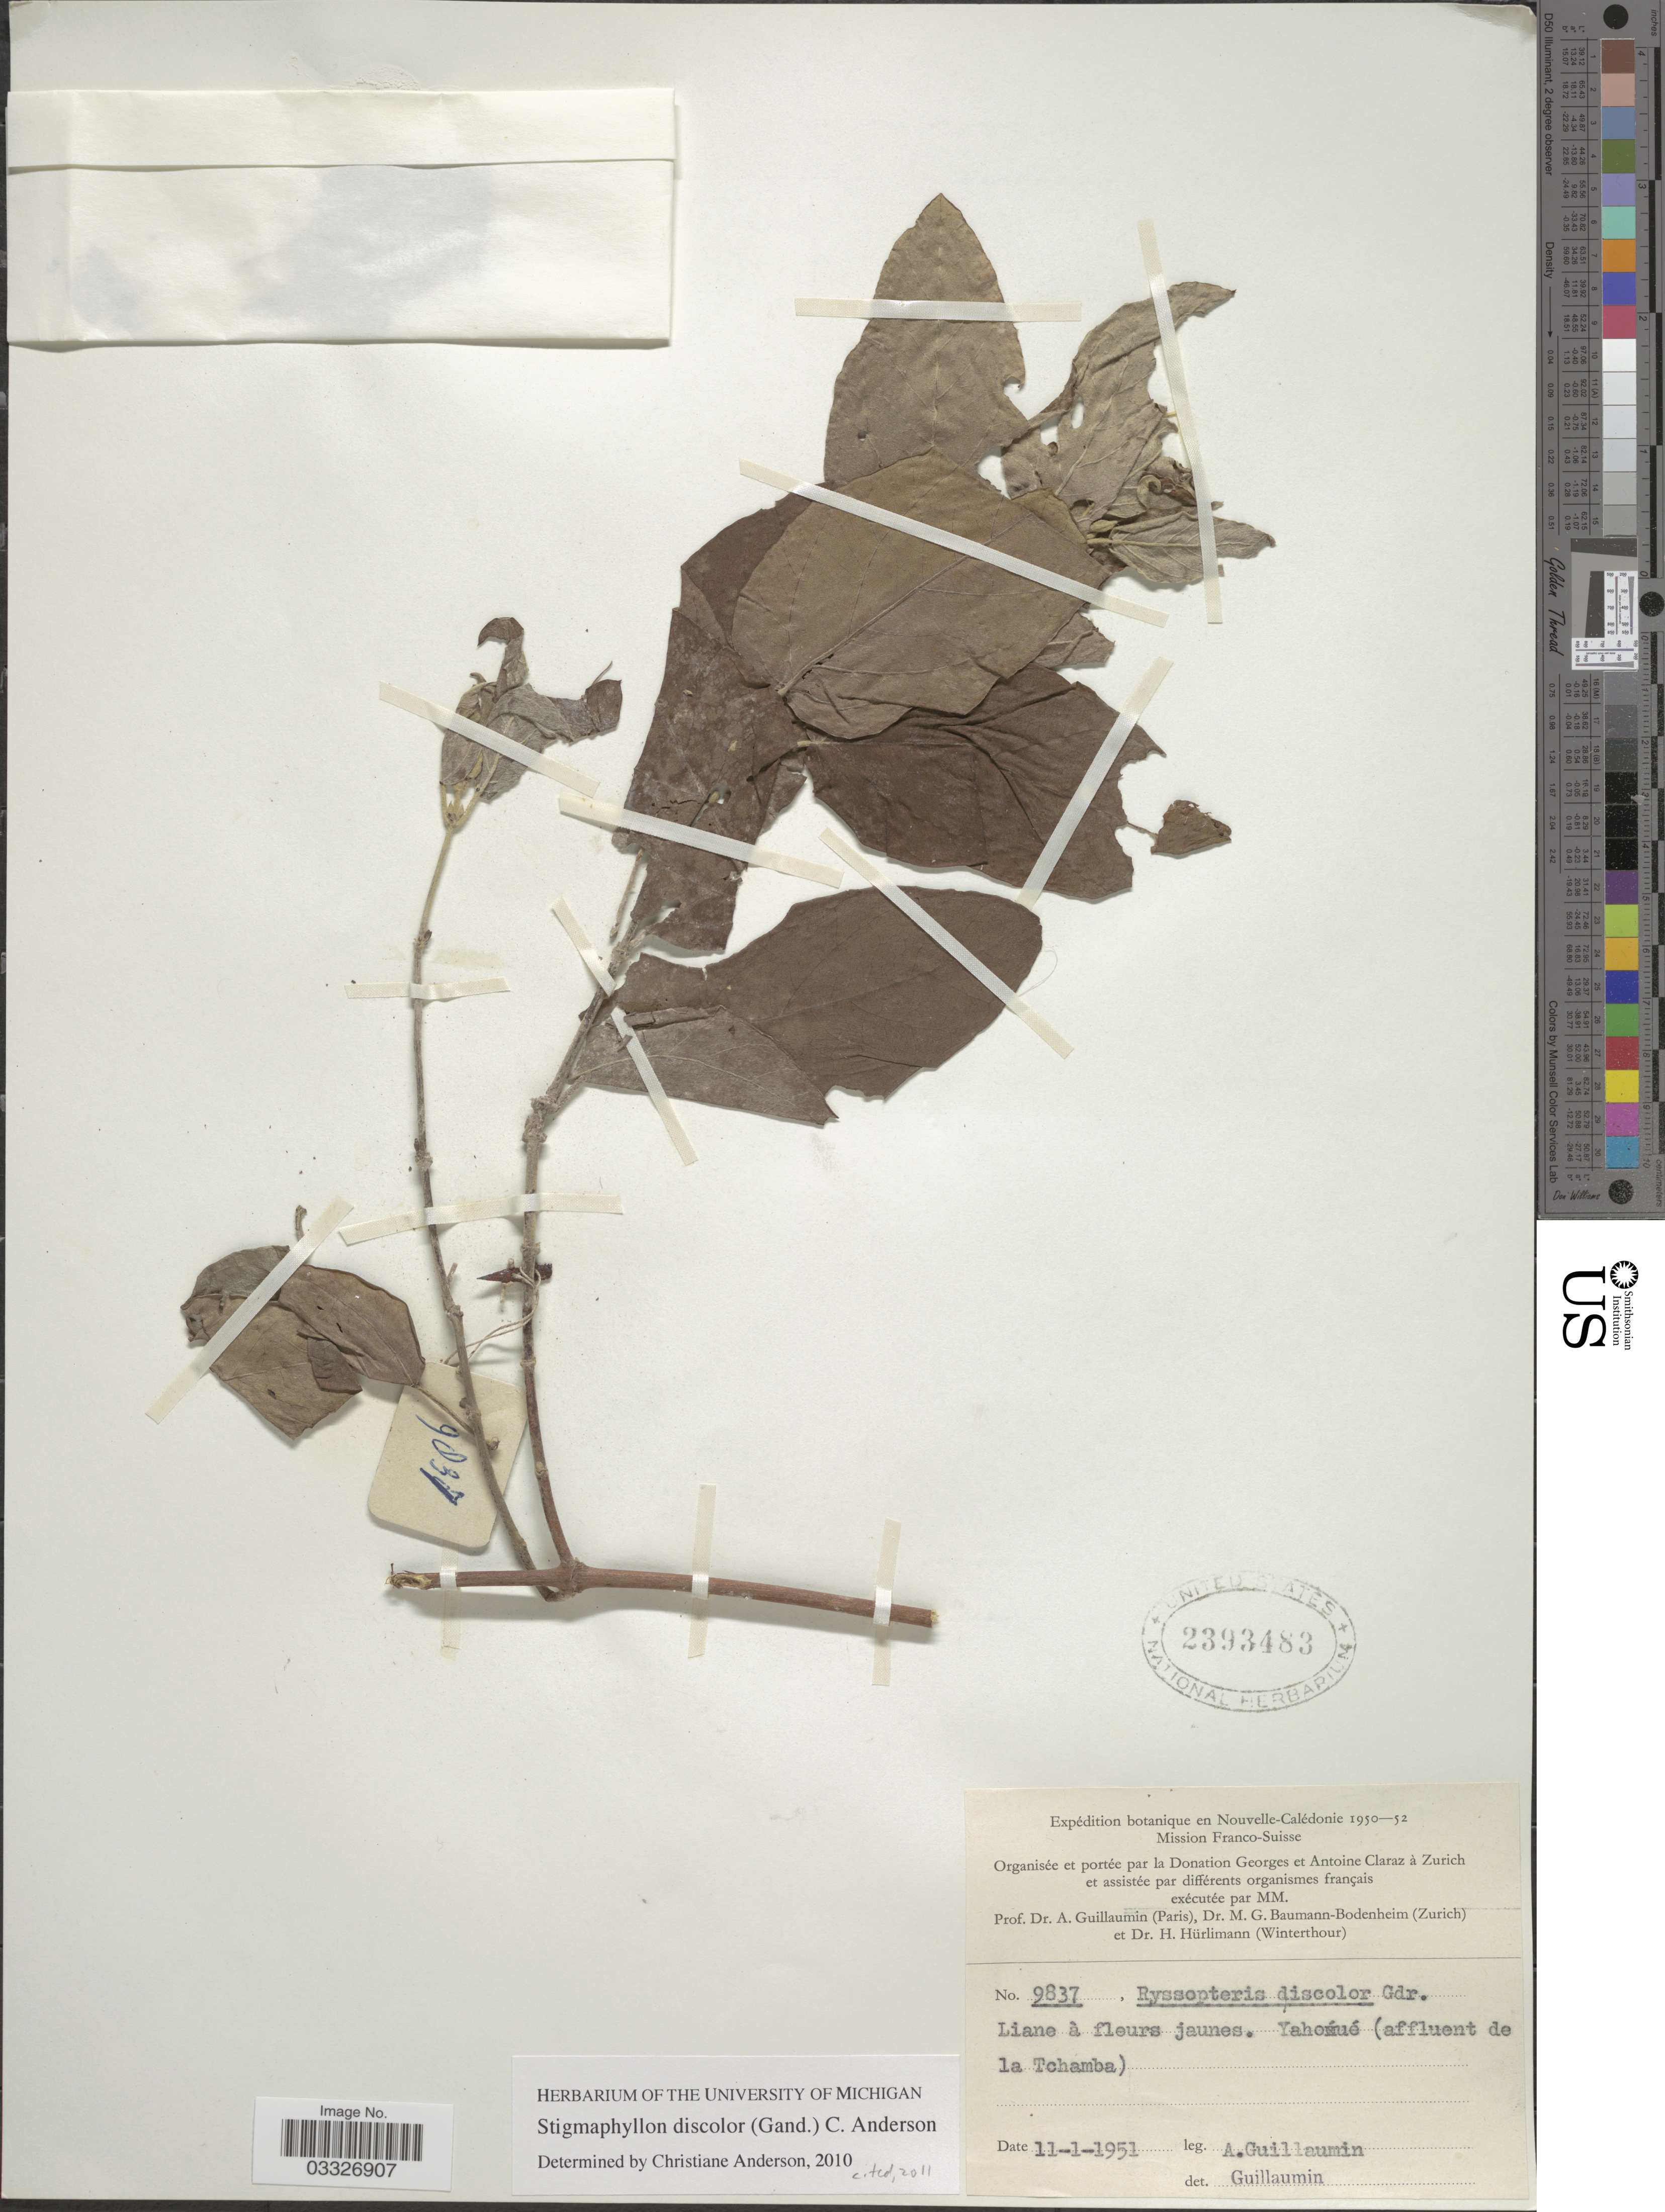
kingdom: Plantae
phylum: Tracheophyta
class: Magnoliopsida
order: Malpighiales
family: Malpighiaceae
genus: Stigmaphyllon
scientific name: Stigmaphyllon discolor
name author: (Gand.) C.E. Anderson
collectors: A. Guillaumin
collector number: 9837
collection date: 1951-01-11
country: New Caledonia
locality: Nouvelle-Calédonie. Yahoué (affluent de la Tchamba).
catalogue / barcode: US 2393483